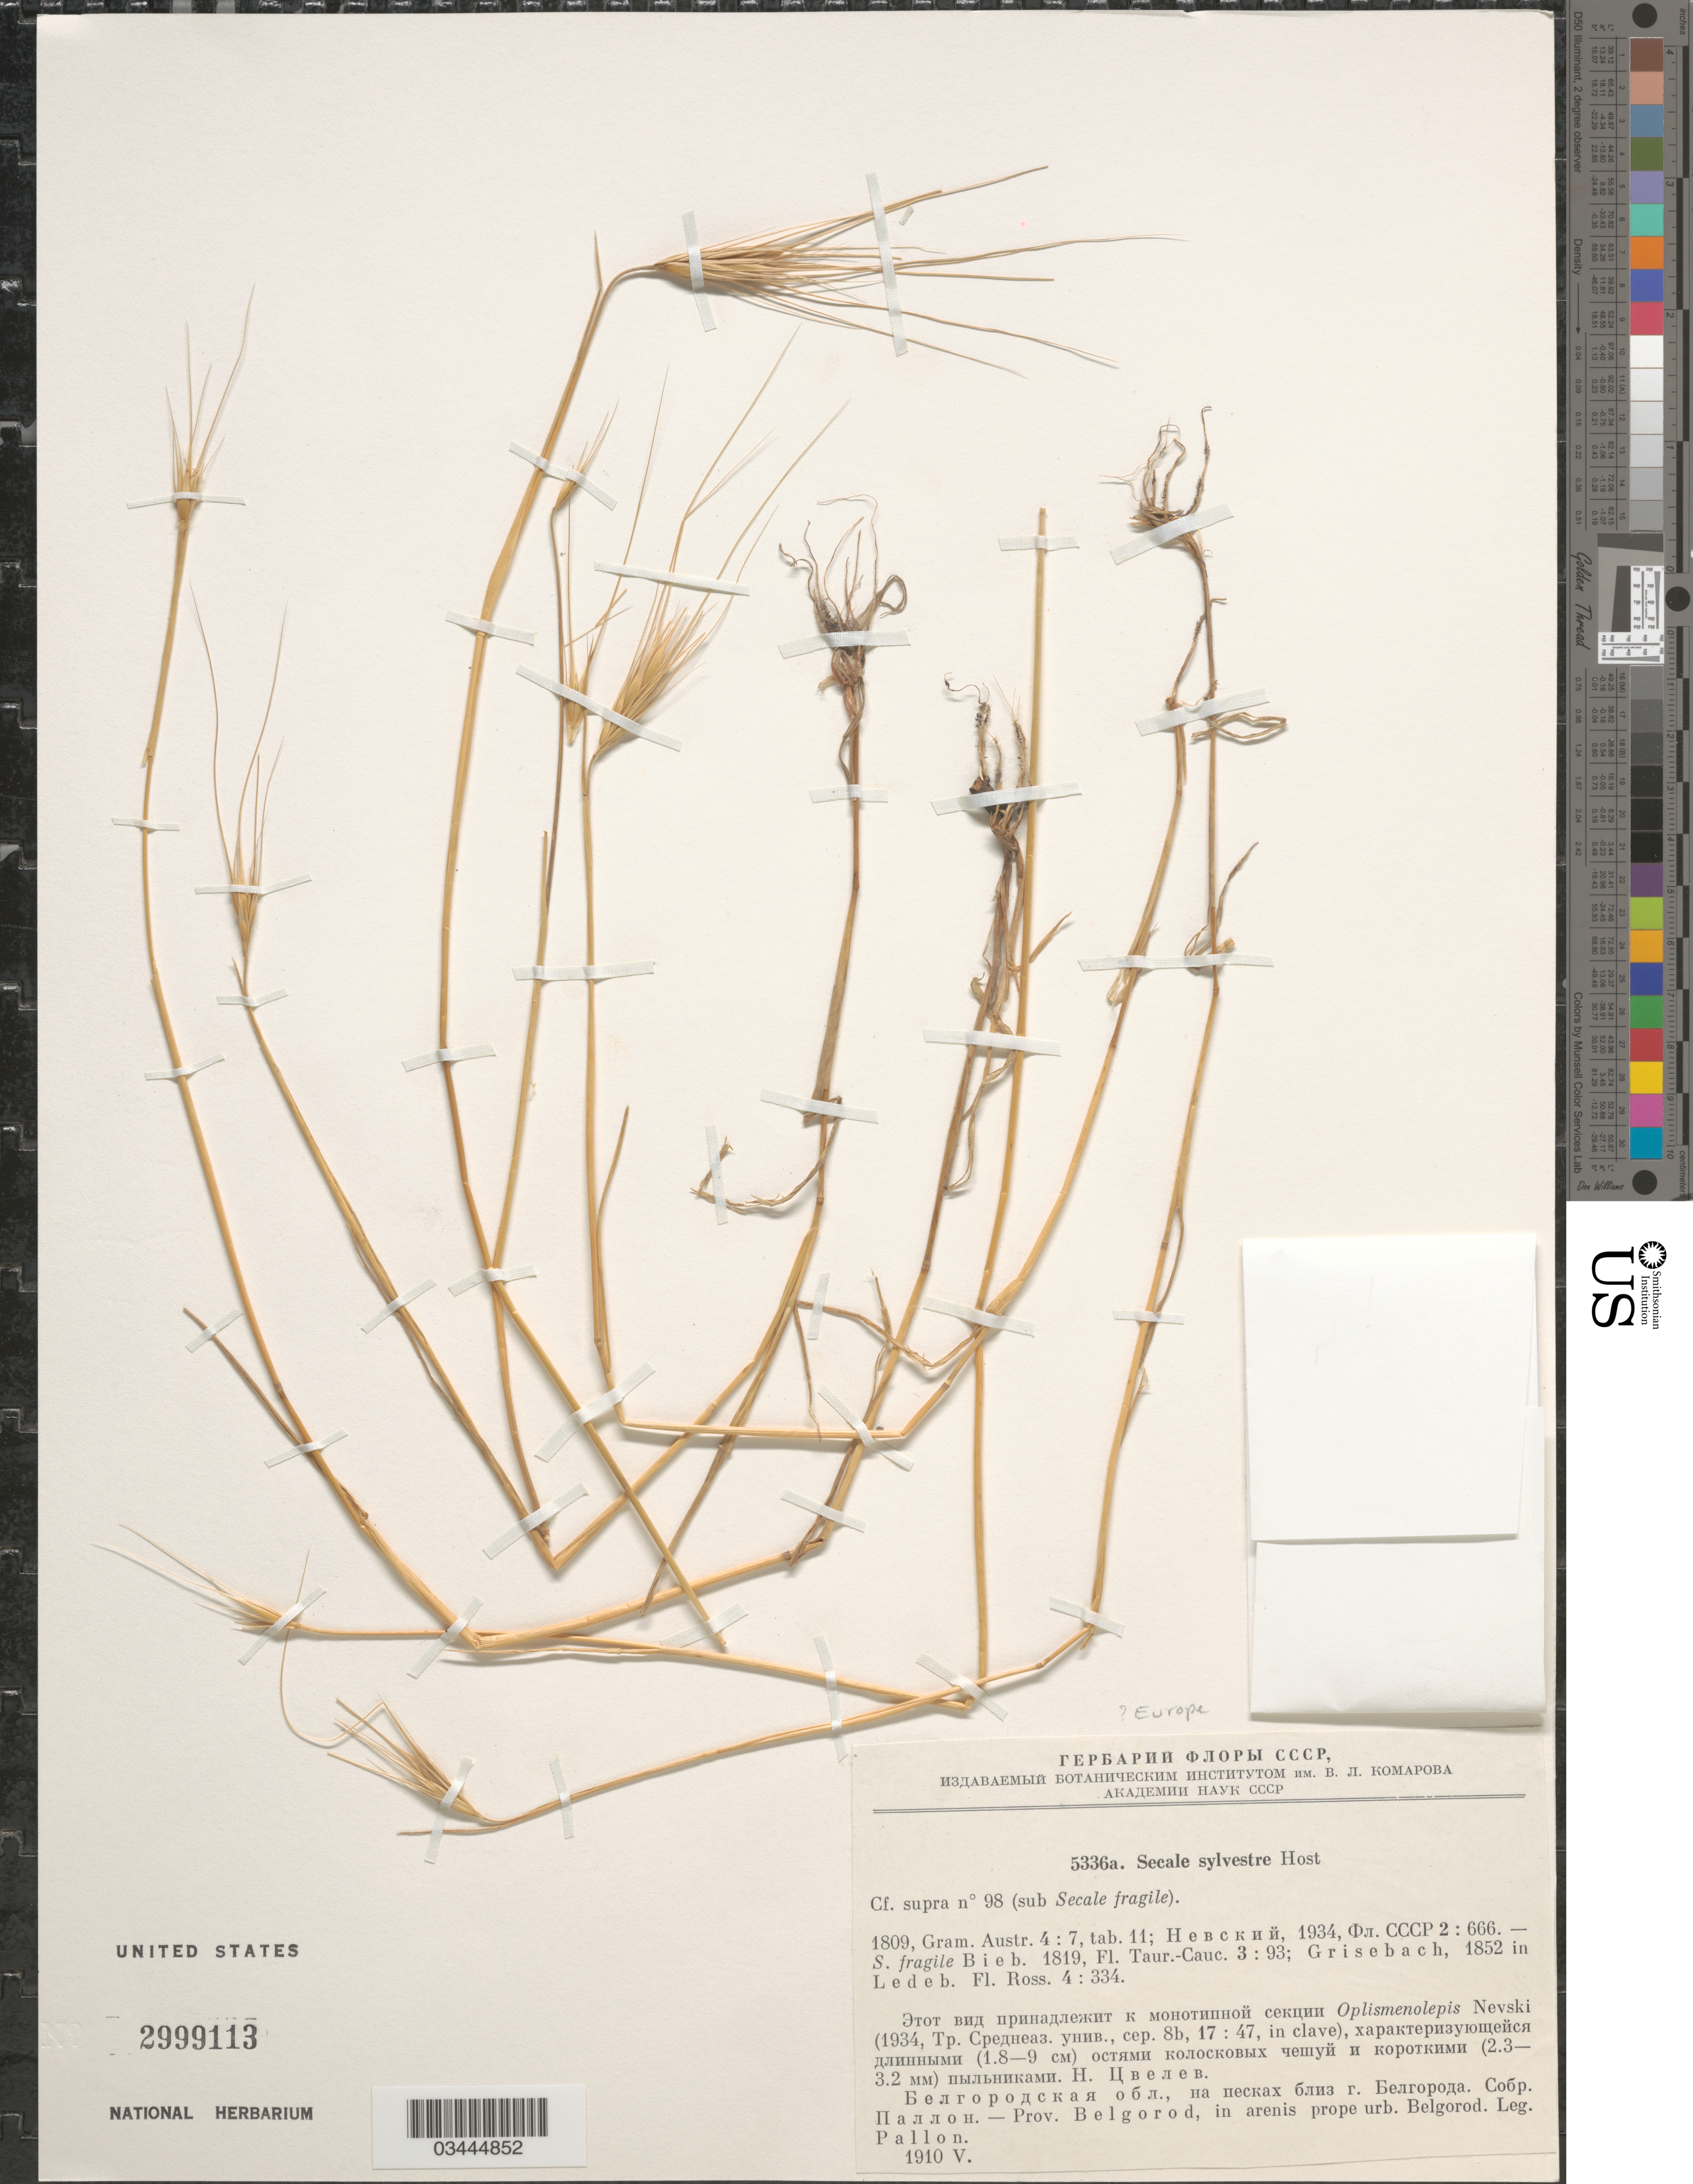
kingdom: Plantae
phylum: Tracheophyta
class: Liliopsida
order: Poales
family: Poaceae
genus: Secale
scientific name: Secale sylvestre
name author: Host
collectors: Pallon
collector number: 5336a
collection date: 1910-05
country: Russian Federation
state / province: Belgorod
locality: Prov. Belgorod, in arenis prope urb. Belgorod.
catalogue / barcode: US 2999113